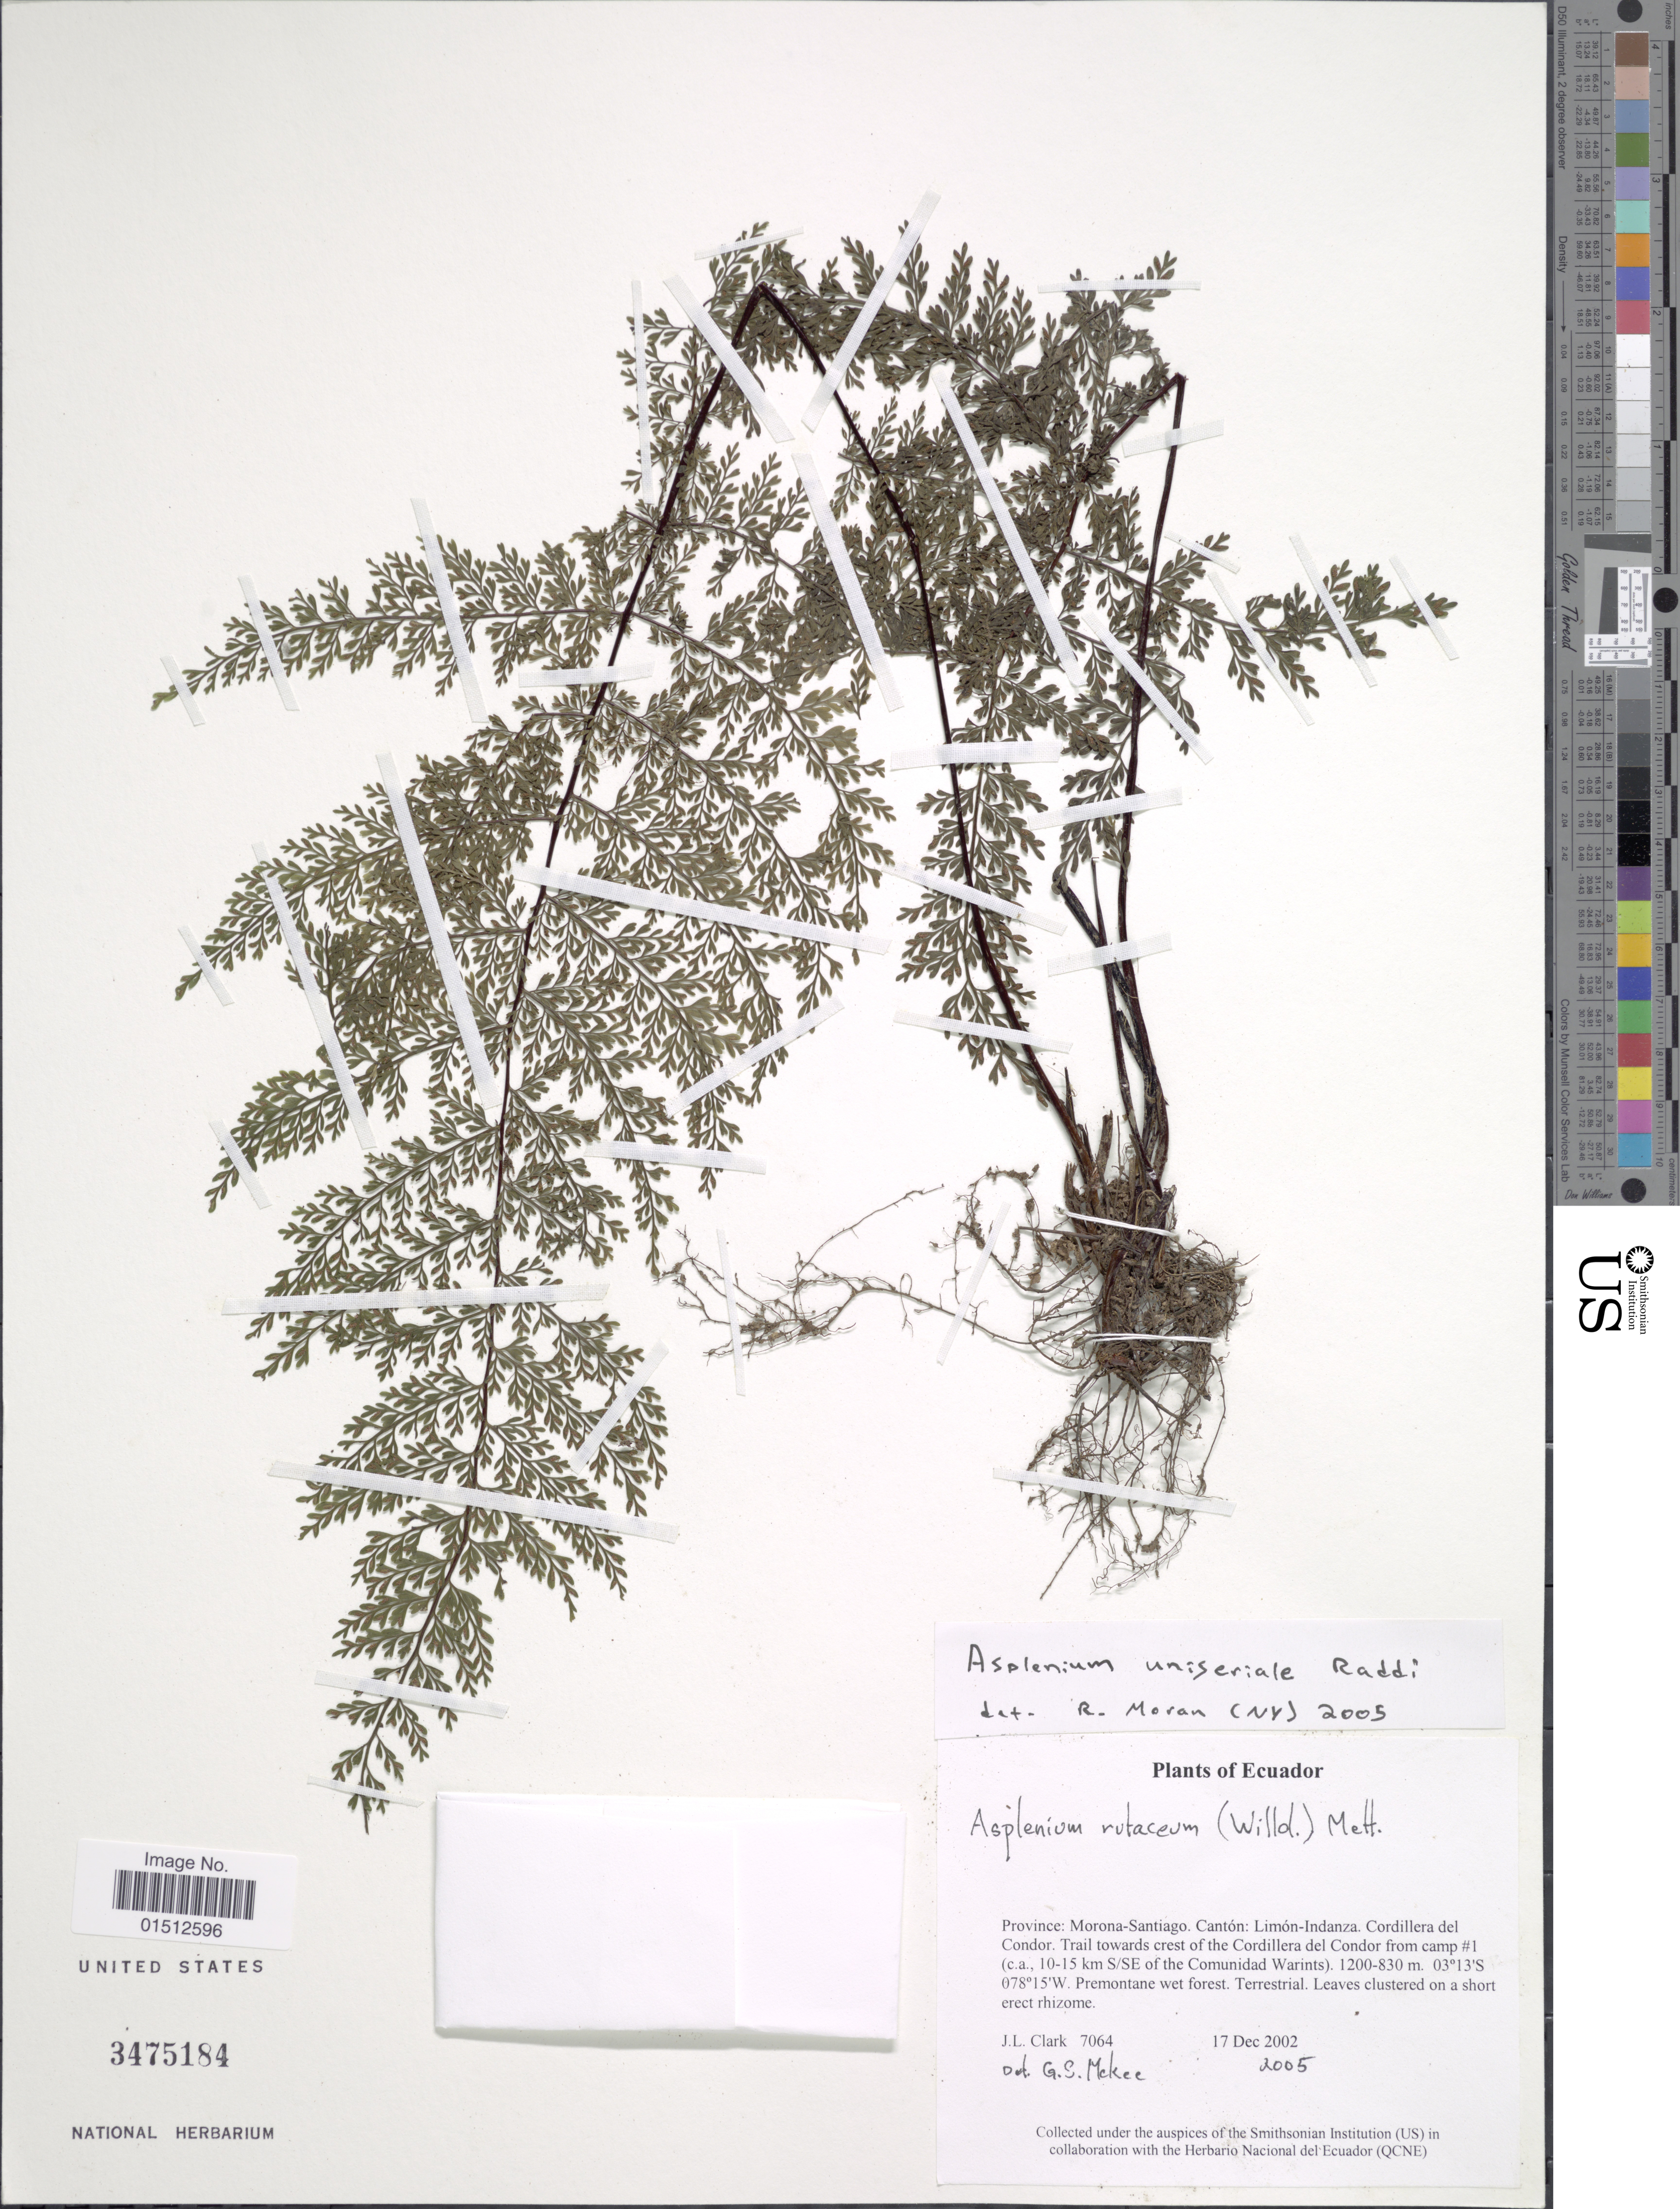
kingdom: Plantae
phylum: Tracheophyta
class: Polypodiopsida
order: Polypodiales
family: Aspleniaceae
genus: Asplenium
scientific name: Asplenium radicans var. uniserale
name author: (Raddi) L.D. Gómez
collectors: J. L. Clark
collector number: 7064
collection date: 2002-12-17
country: Ecuador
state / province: Morona-Santiago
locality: Province: Morono-Santiago. Canton: Limon-Indanza. Cordillera del Condor. Trail towards crest of the Cordillera del Condor from camp #1 (c.a., 10-15 km S/SE of the Comunidad Warints).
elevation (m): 830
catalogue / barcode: US 3475184